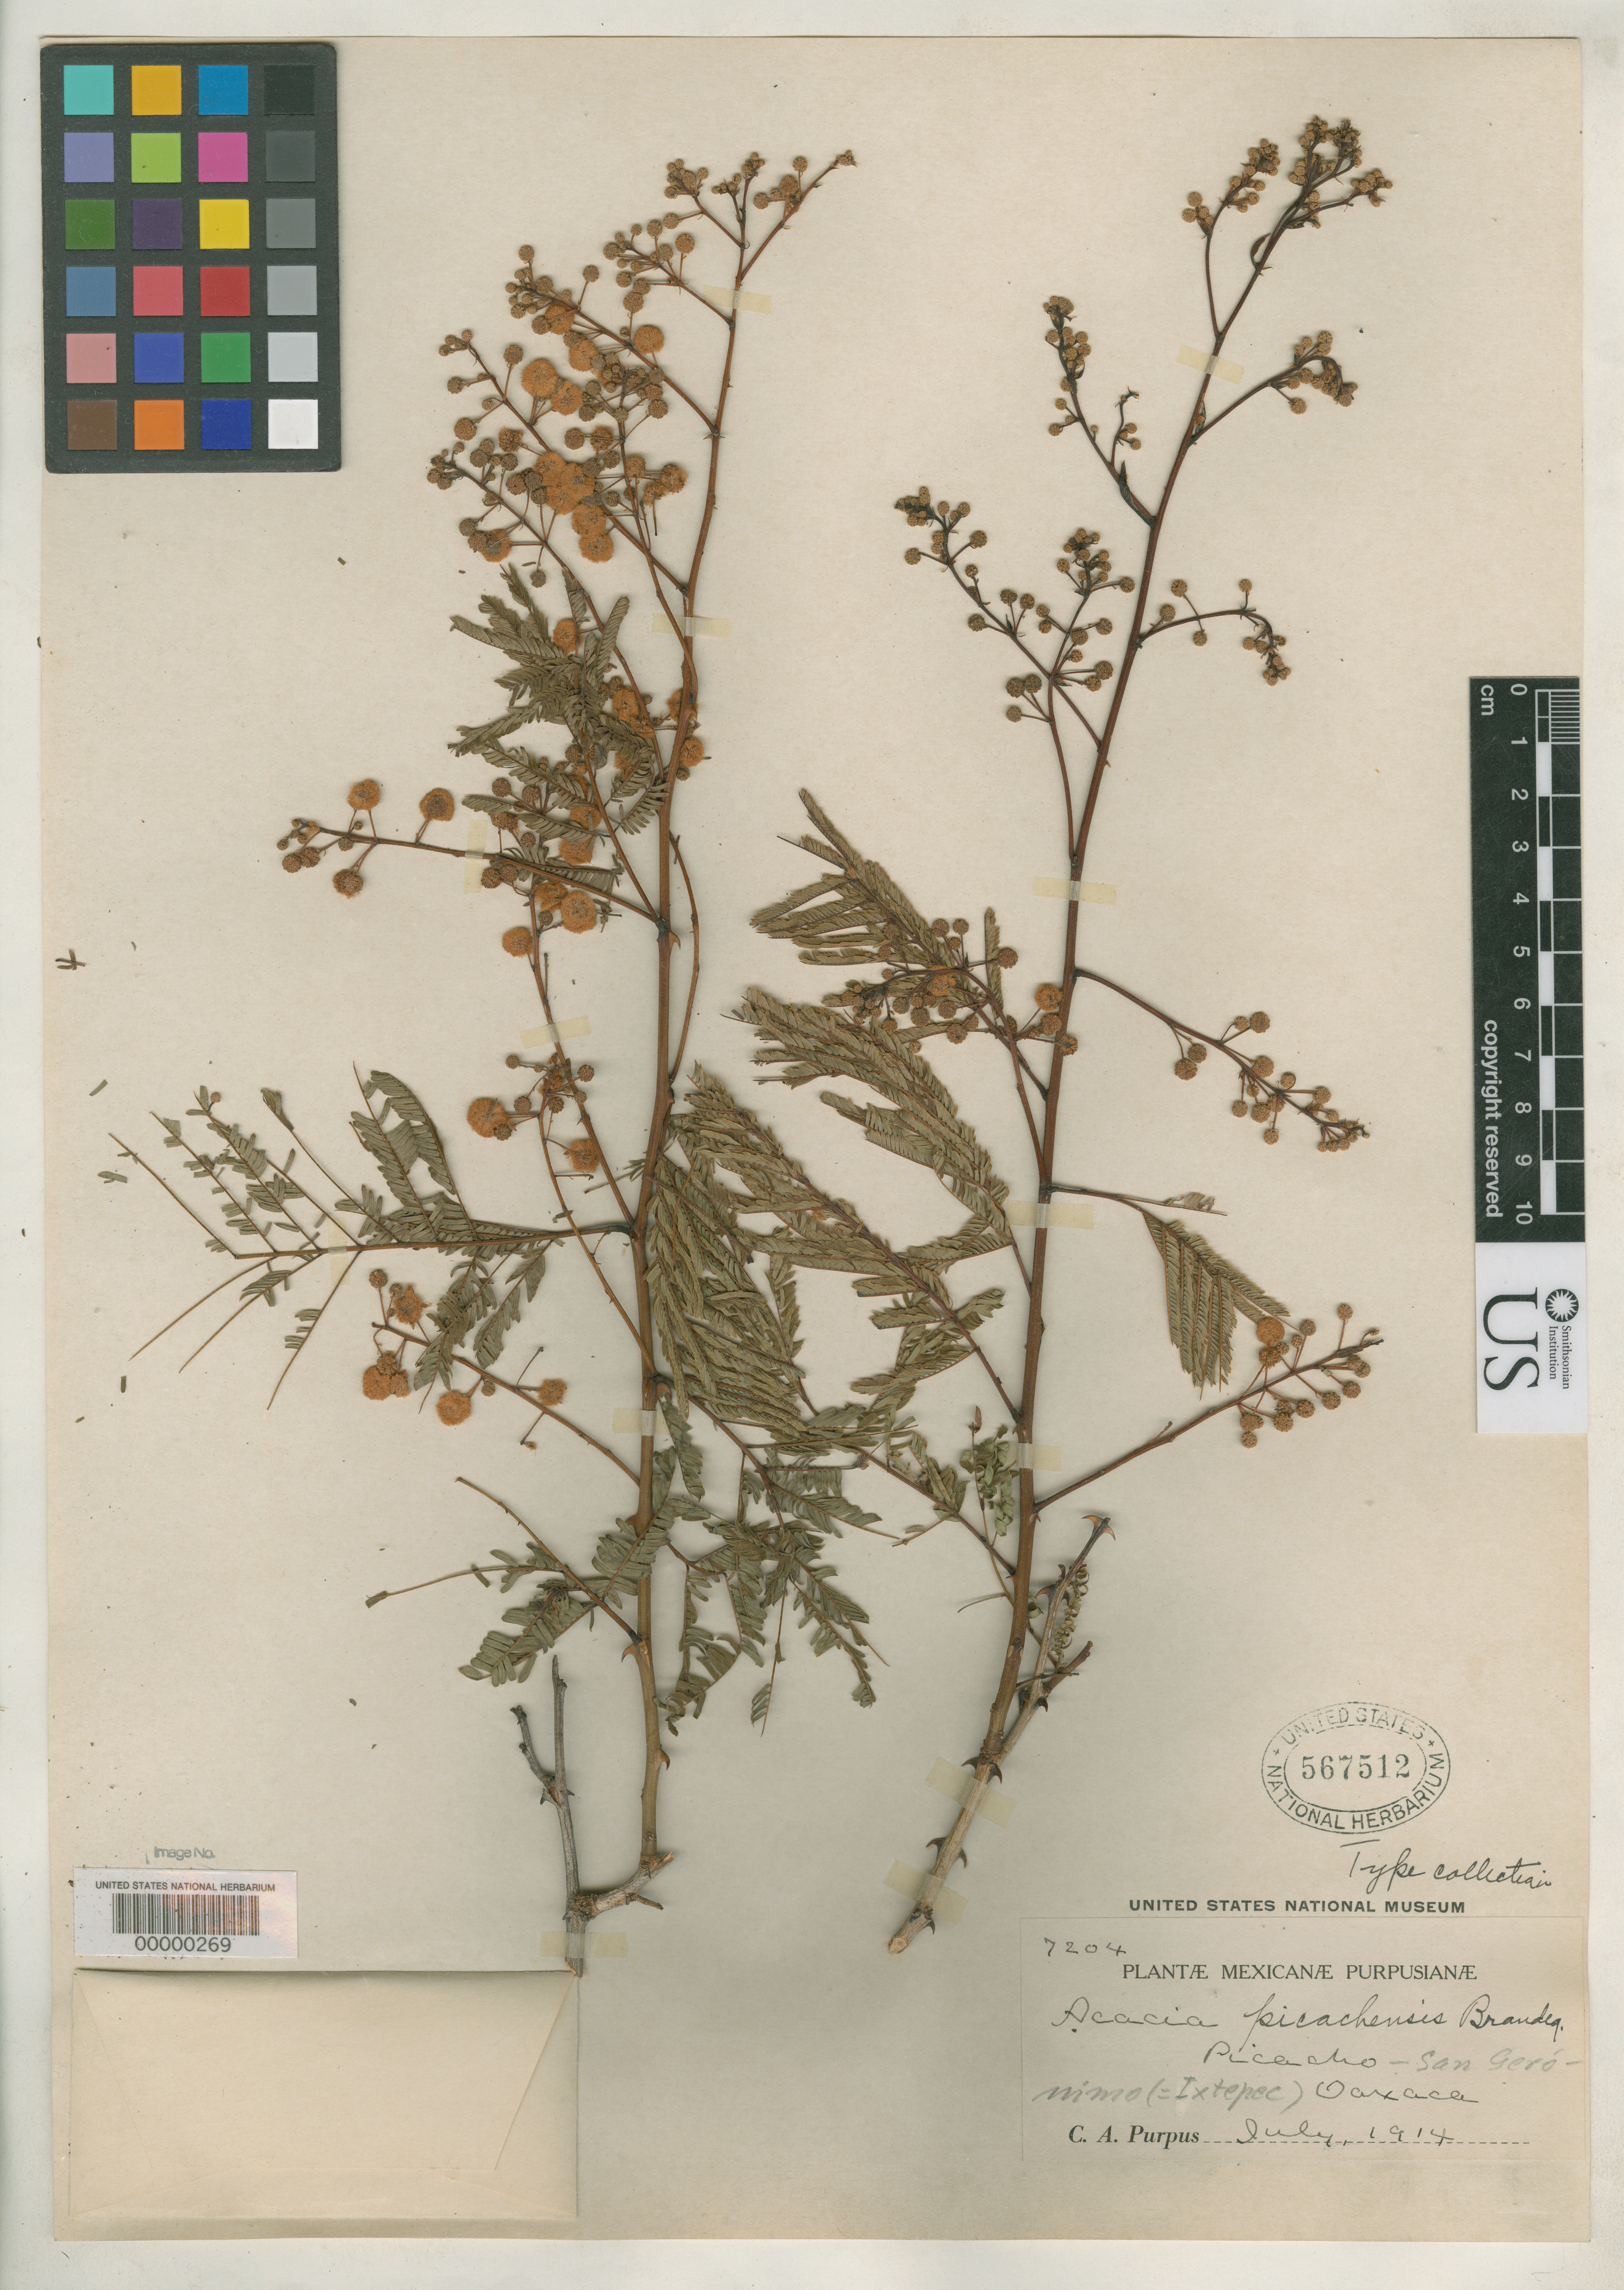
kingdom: Plantae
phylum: Tracheophyta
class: Magnoliopsida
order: Fabales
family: Fabaceae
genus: Acacia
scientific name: Acacia picachensis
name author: Brandegee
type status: Isotype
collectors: C. A. Purpus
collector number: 7204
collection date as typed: Jul 1914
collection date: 1914-07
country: Mexico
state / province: Oaxaca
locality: Picacho.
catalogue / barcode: US 567512